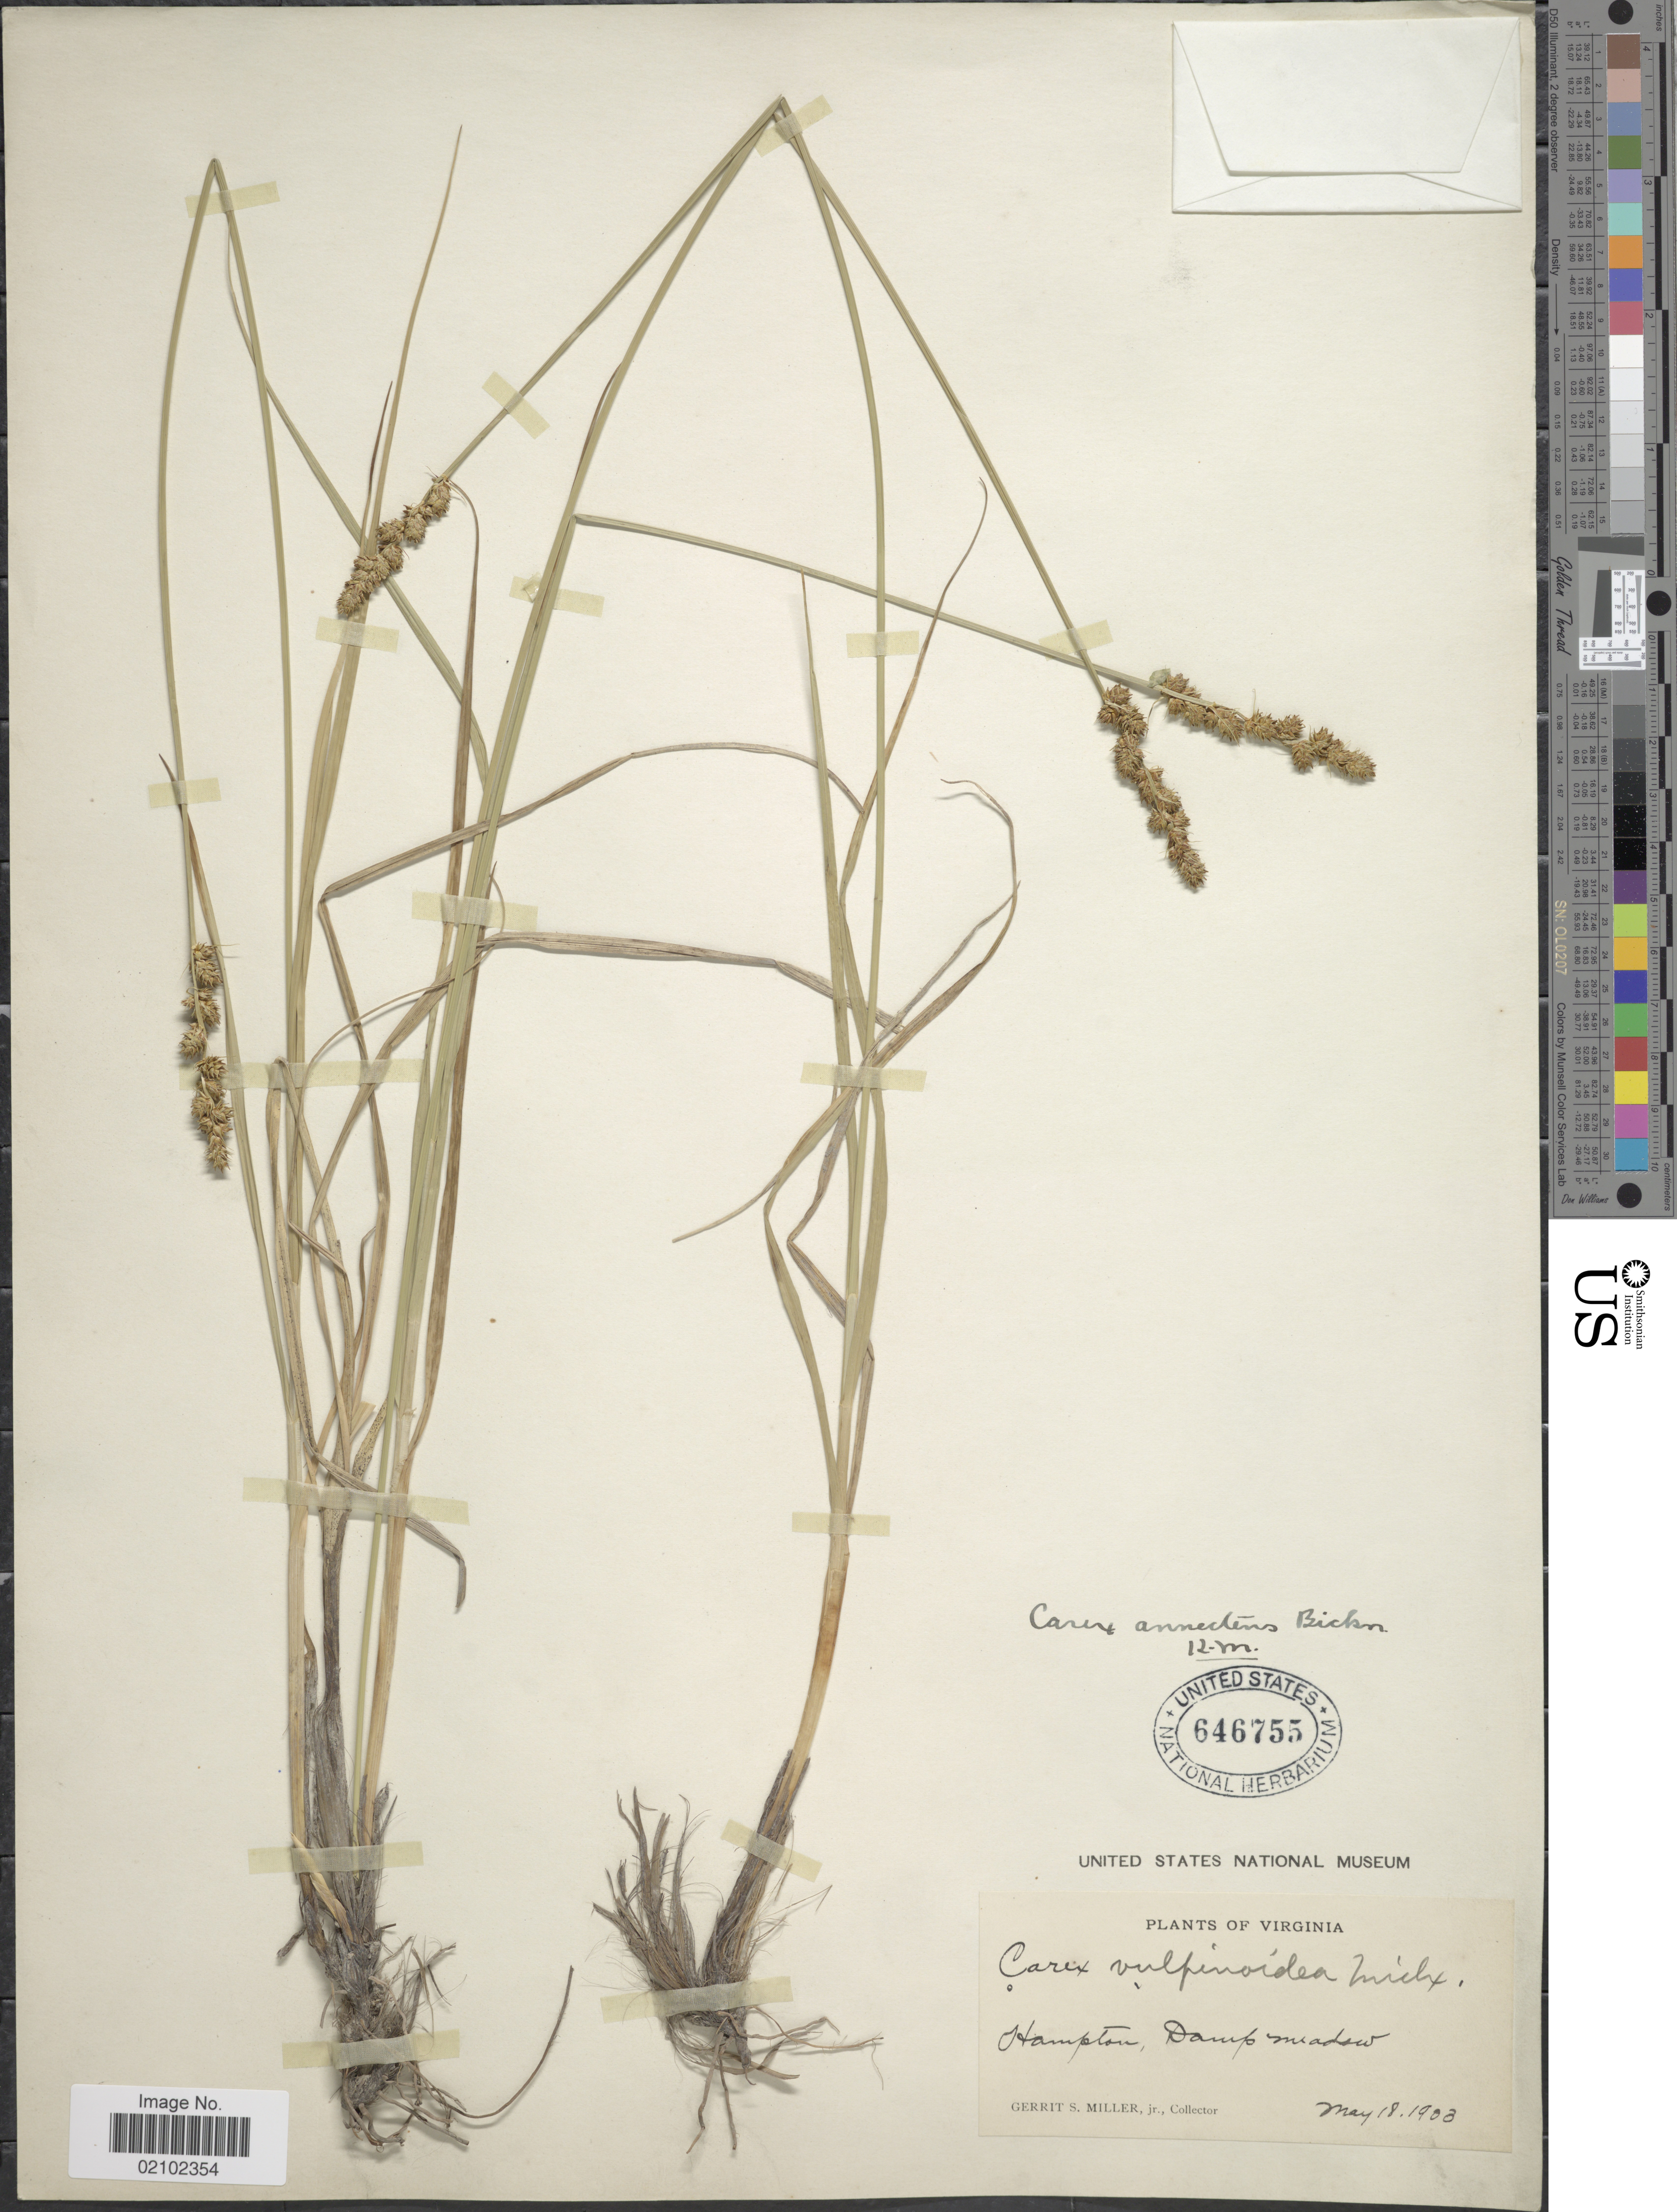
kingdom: Plantae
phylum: Tracheophyta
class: Liliopsida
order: Poales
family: Cyperaceae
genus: Carex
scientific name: Carex annectens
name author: (E.P. Bicknell) E.P. Bicknell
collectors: G. S. Miller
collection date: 1903-05-18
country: United States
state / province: Virginia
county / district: City of Hampton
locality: Hampton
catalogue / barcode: US 646755